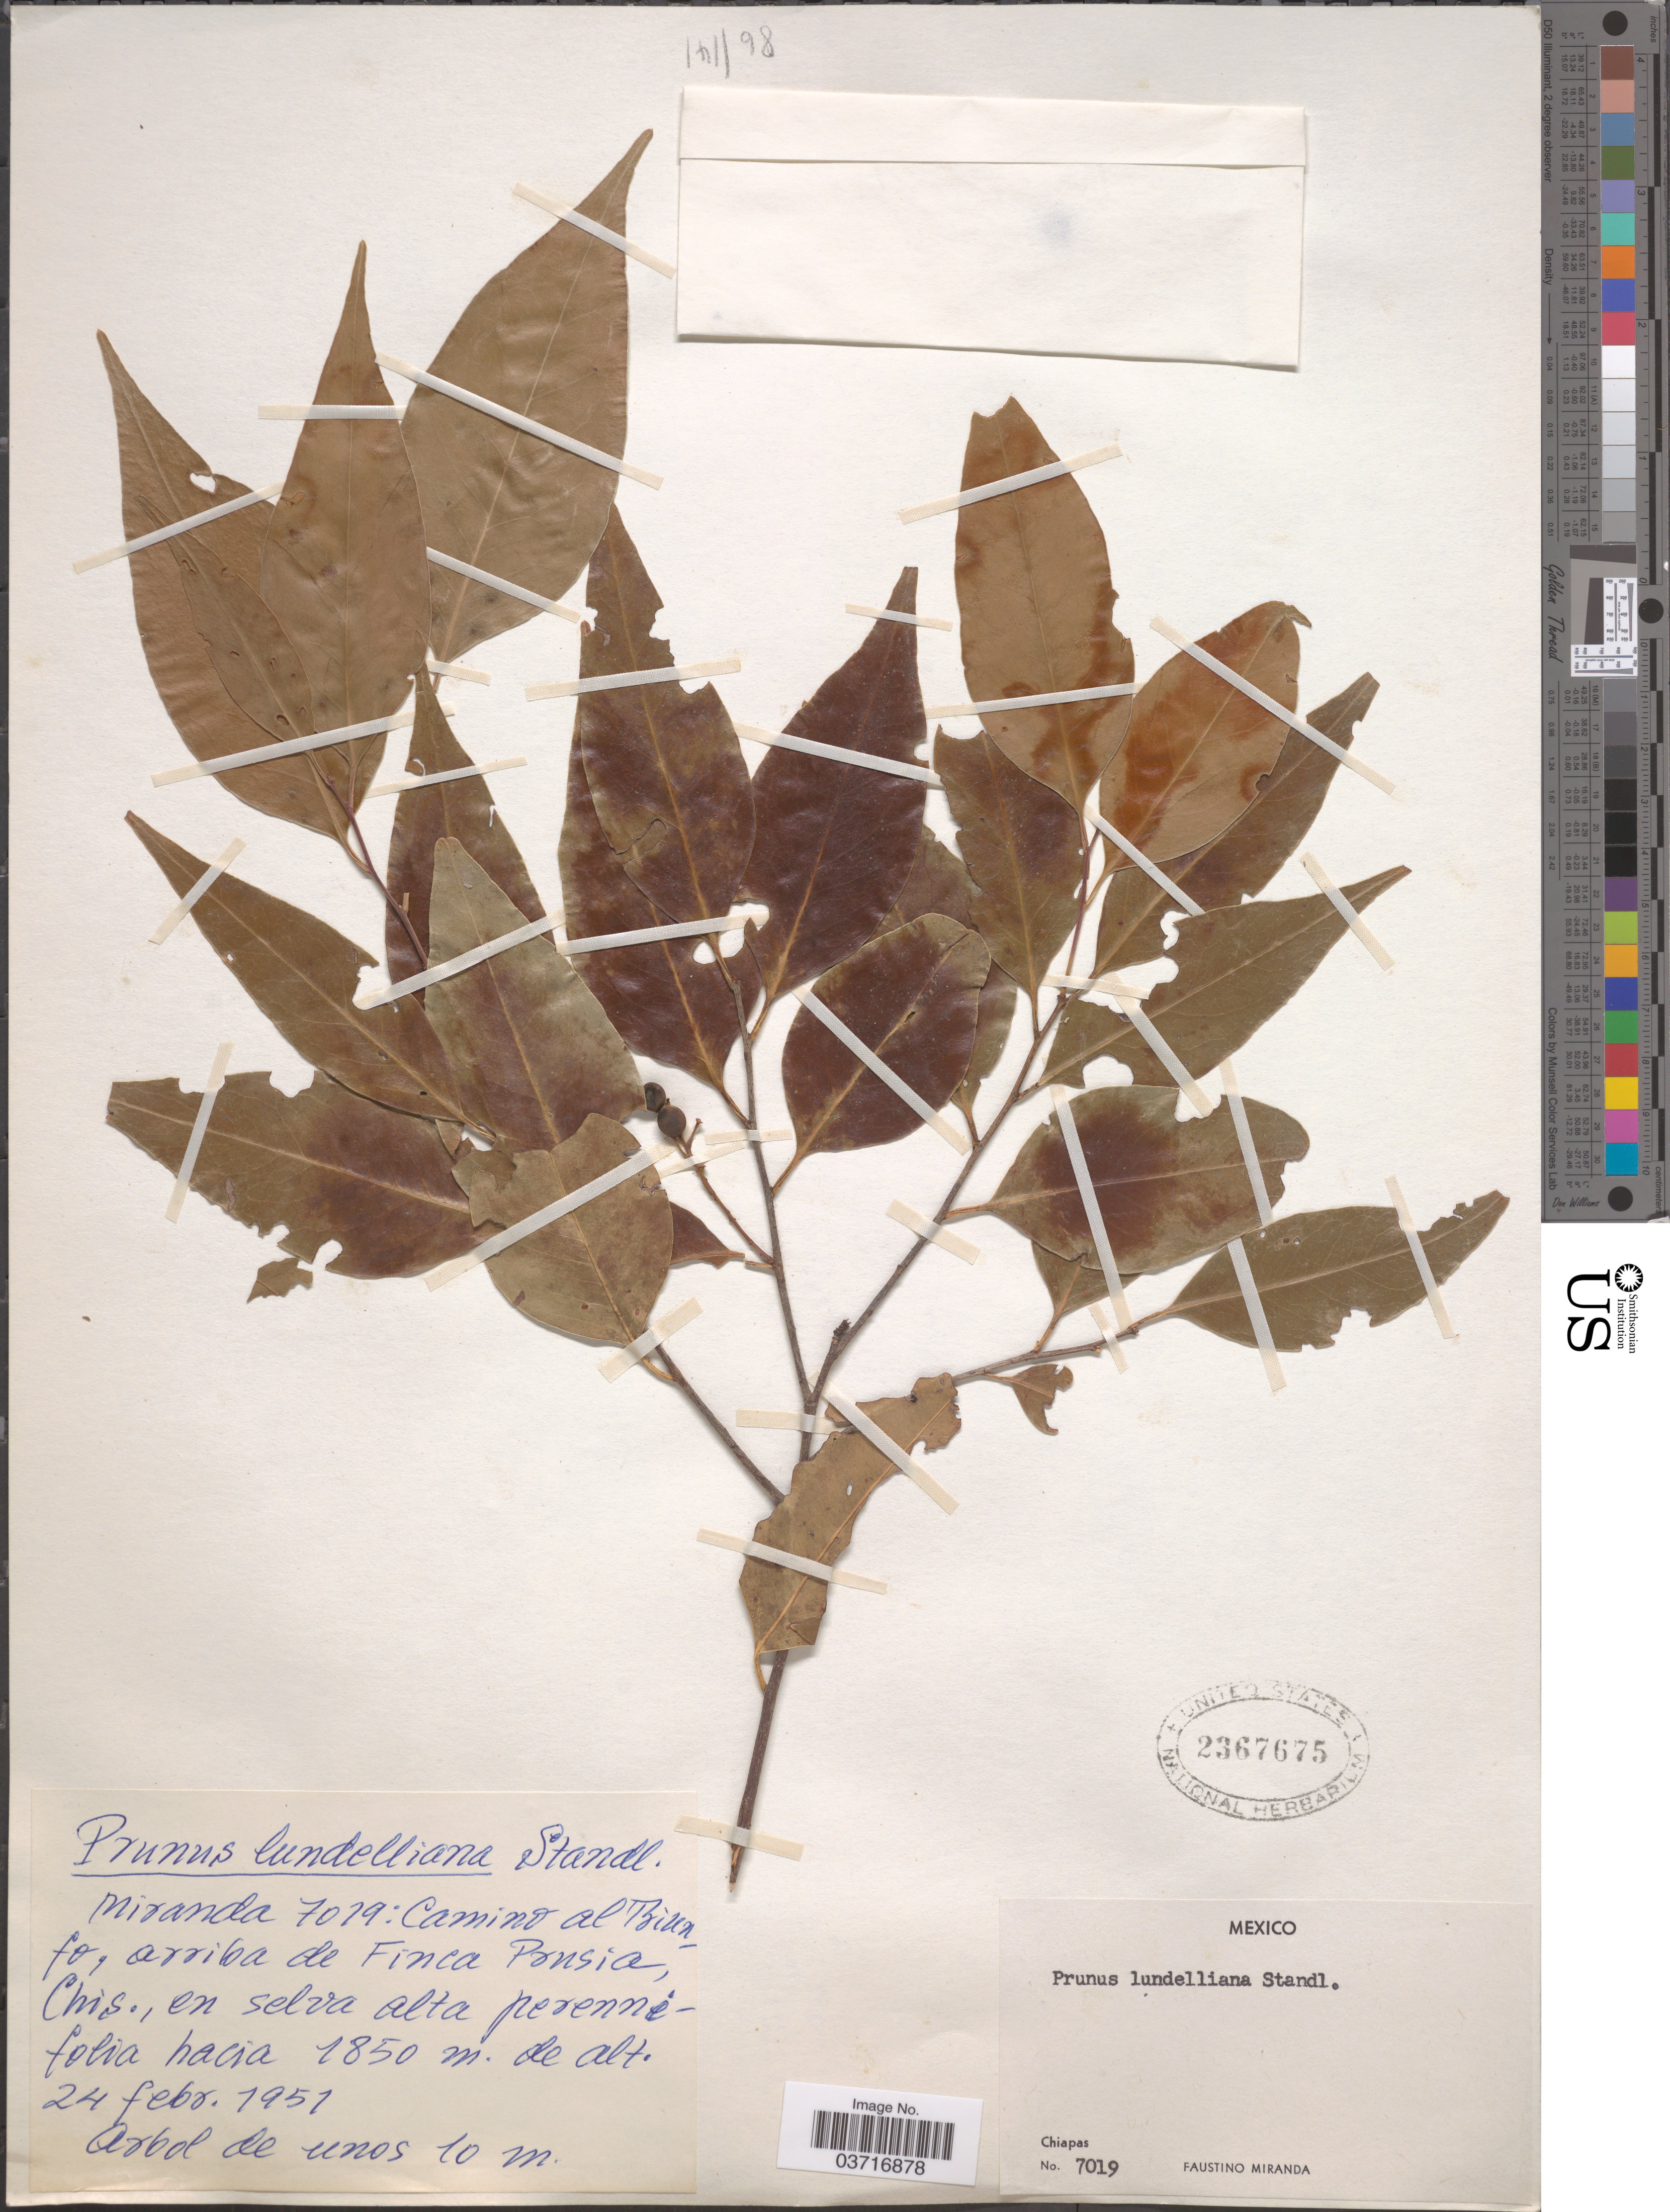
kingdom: Plantae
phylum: Tracheophyta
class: Magnoliopsida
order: Rosales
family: Rosaceae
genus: Prunus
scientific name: Prunus lundelliana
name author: Standl.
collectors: F. Miranda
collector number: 7019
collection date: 1951-02-24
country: Mexico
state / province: Chiapas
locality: Camino al Triunfo, arriba de Finca Ponsia, Chis., en selva alta perennéfolia.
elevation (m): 1850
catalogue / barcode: US 2367675